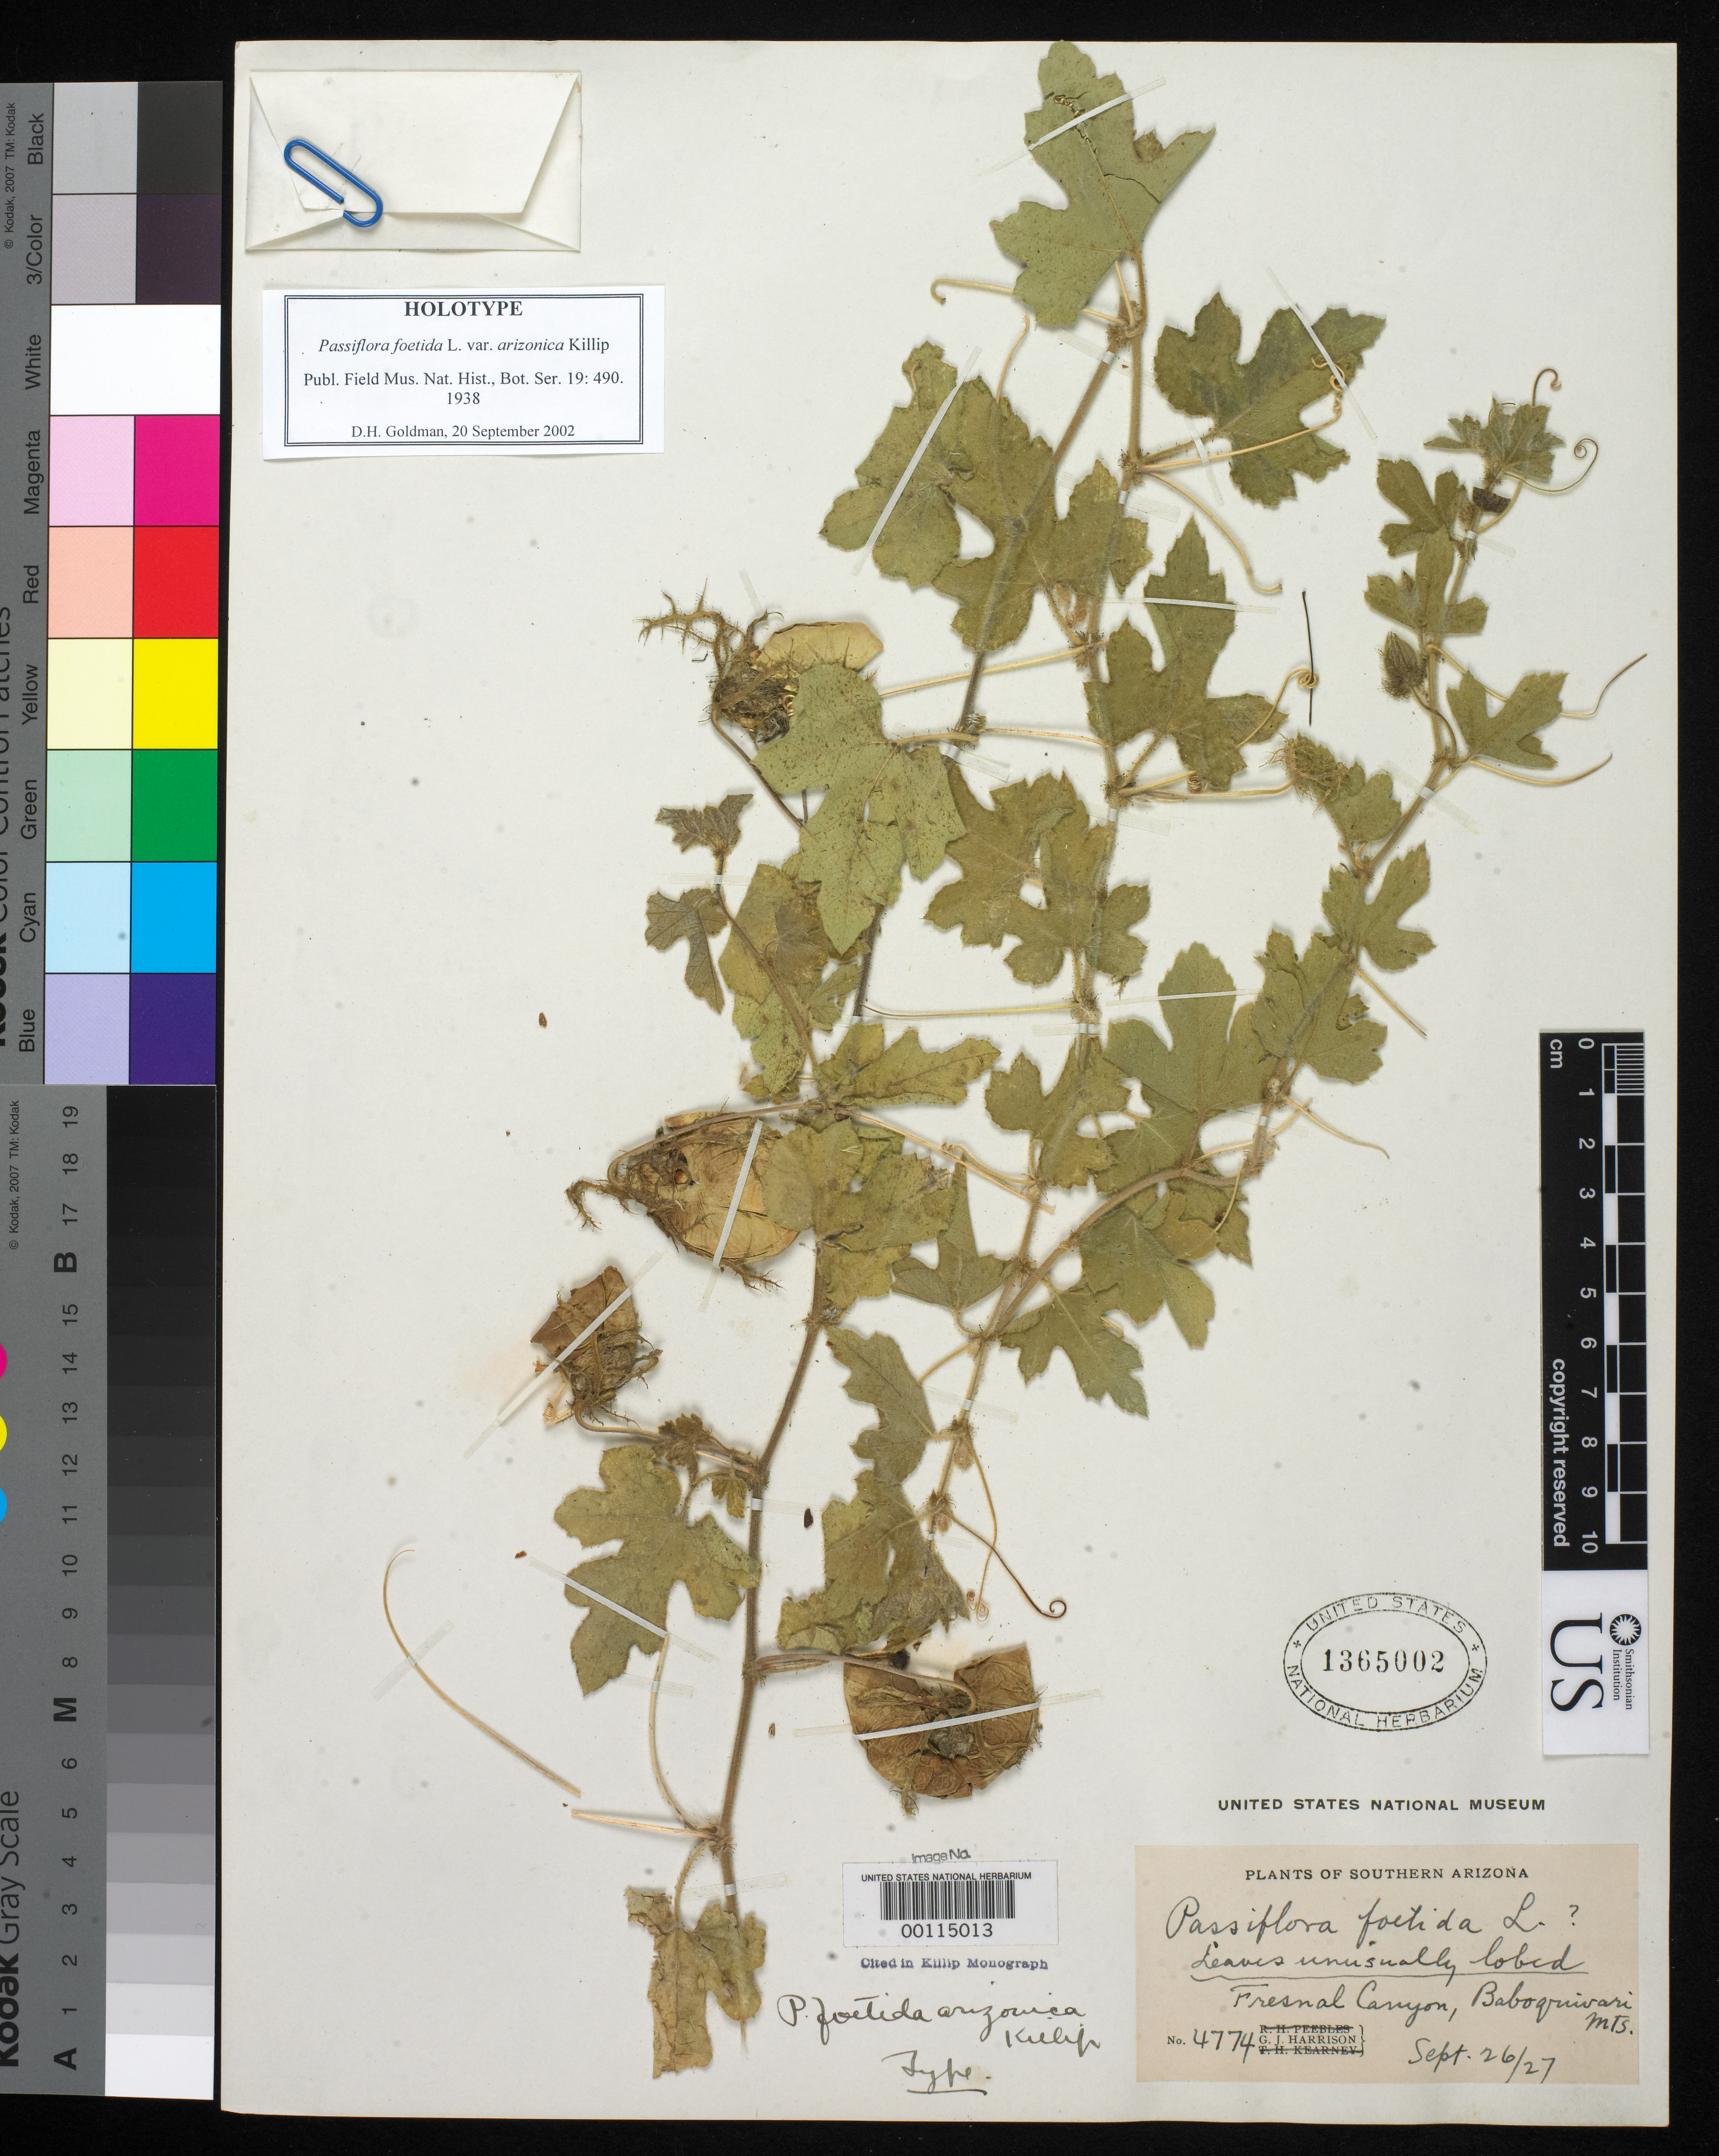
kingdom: Plantae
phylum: Tracheophyta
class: Magnoliopsida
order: Malpighiales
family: Passifloraceae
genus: Passiflora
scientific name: Passiflora foetida var. arizonica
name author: Killip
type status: Holotype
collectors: G. J. Harrison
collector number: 4774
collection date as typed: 26 Sep 1927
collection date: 1927-09-26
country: United States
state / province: Arizona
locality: Fresnal Canyon, Baboquivari Mountains.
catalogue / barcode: US 1365002